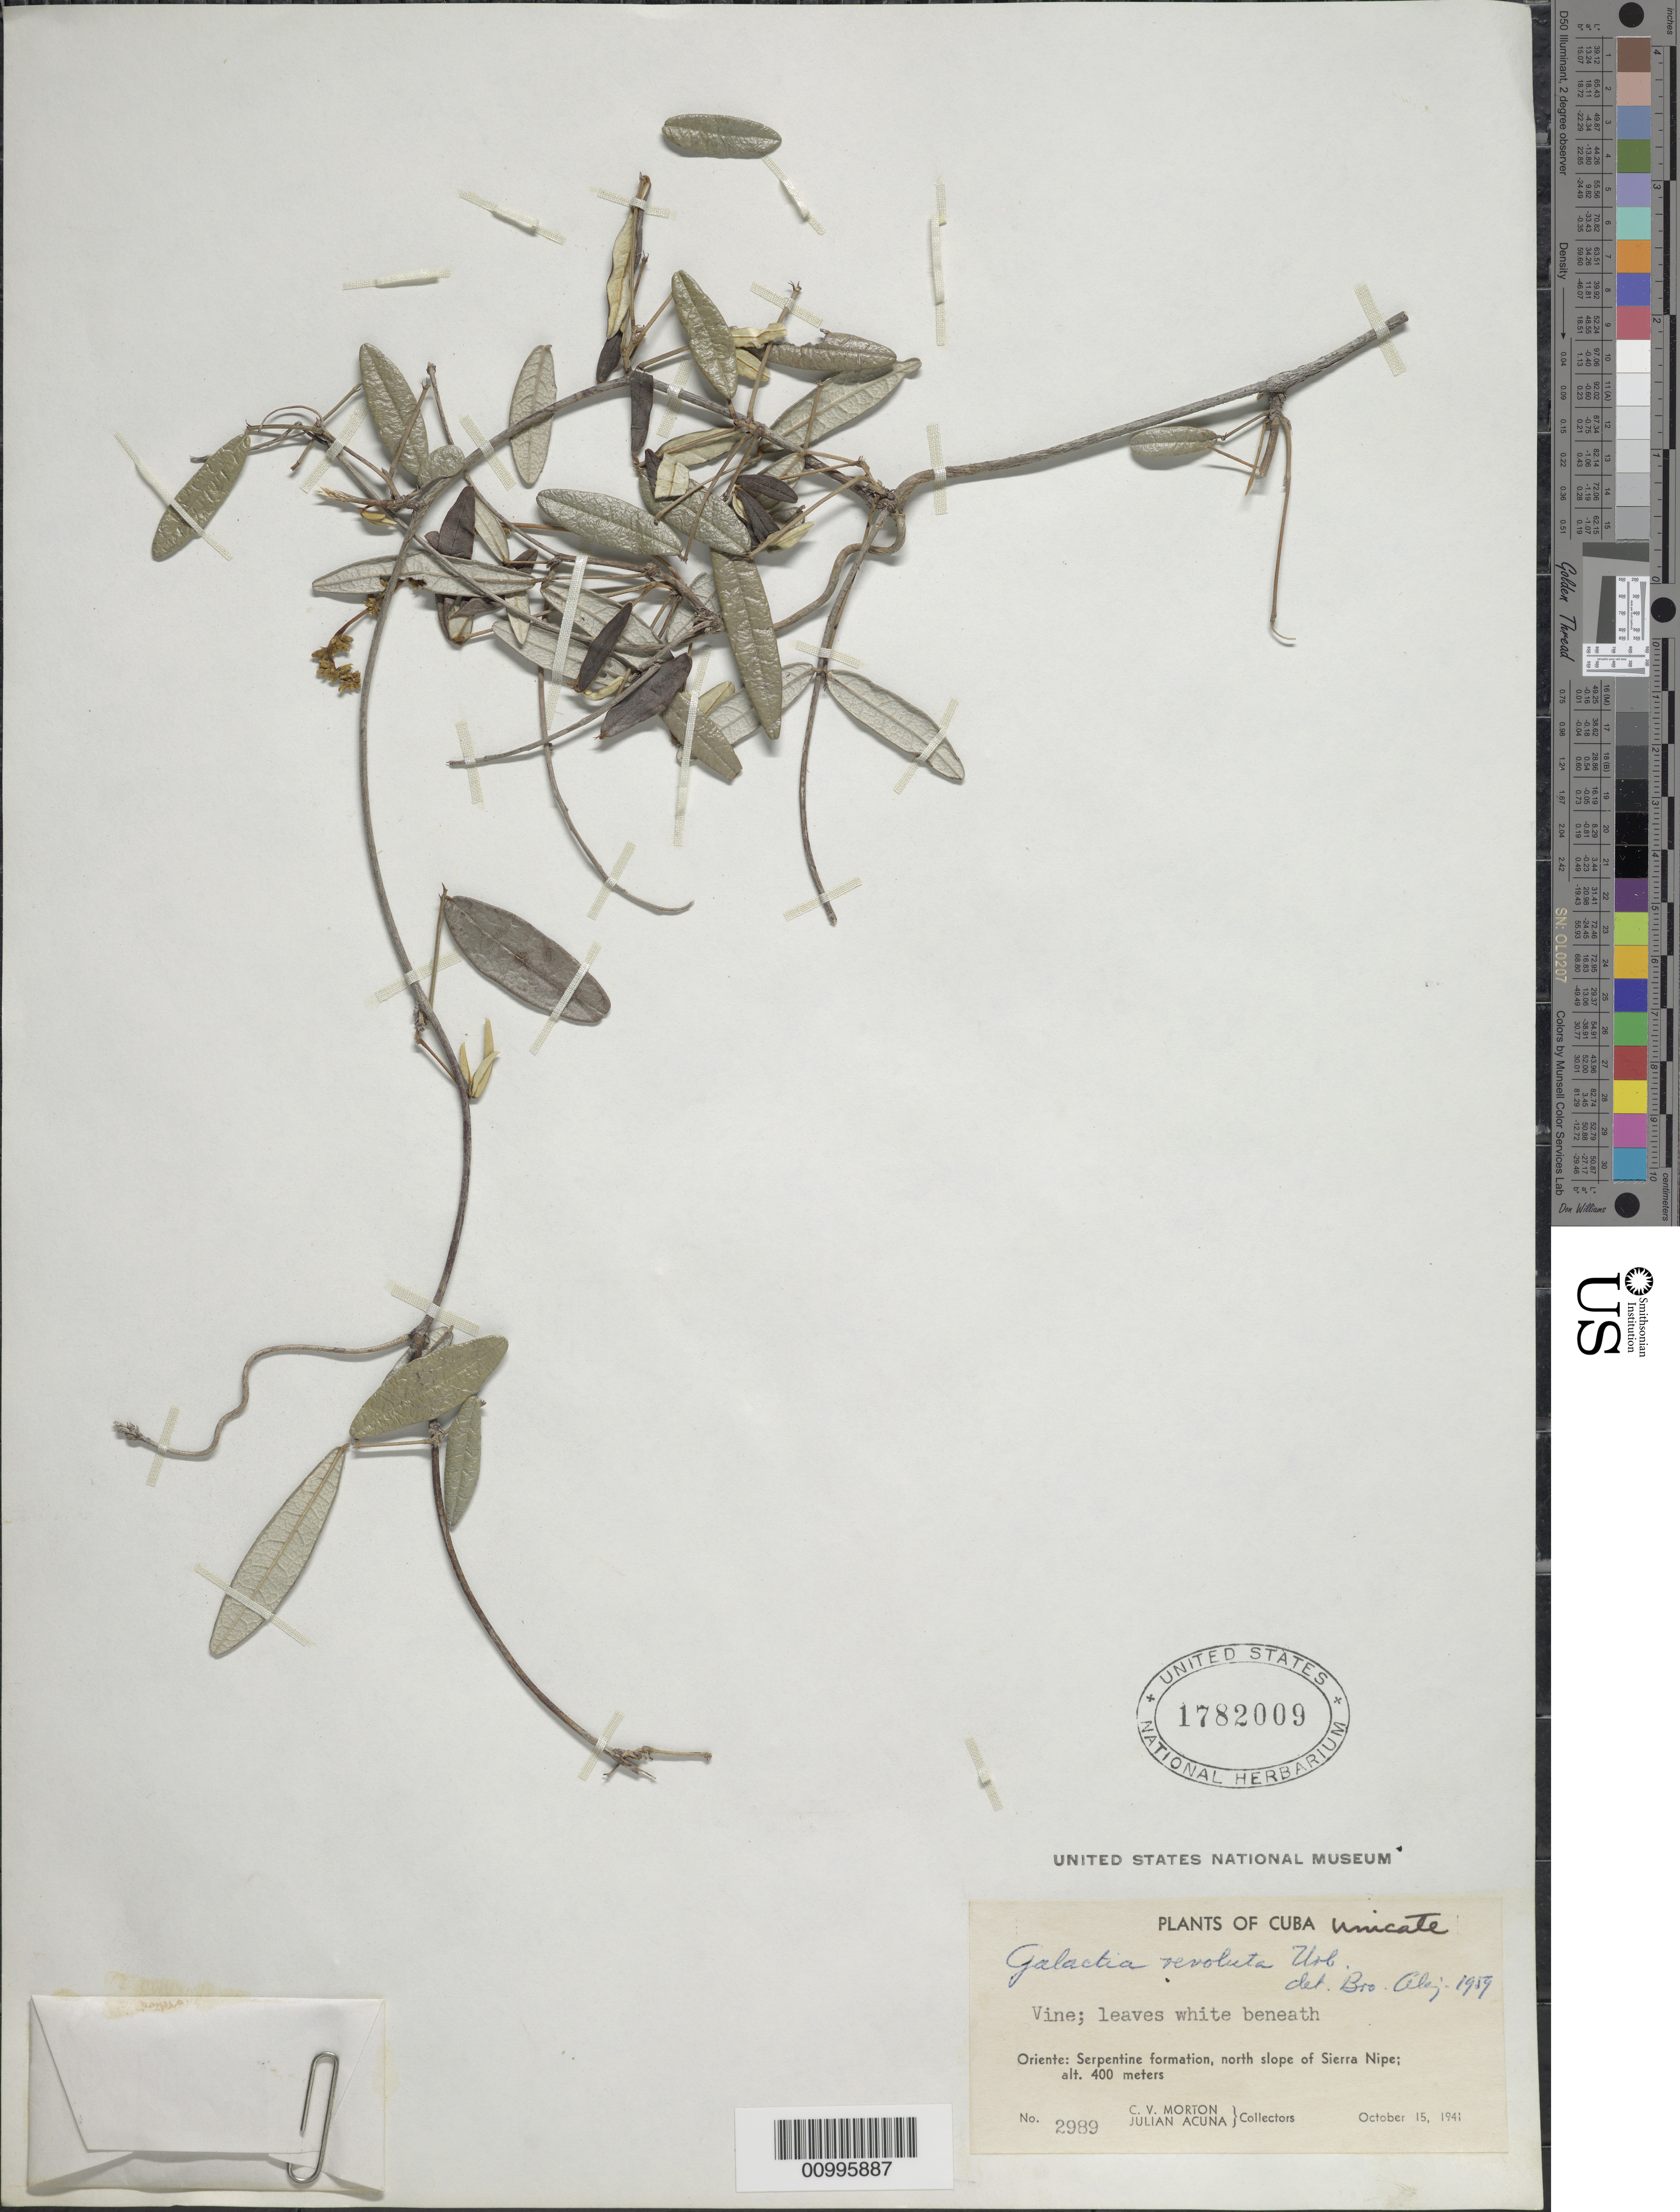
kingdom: Plantae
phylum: Tracheophyta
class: Magnoliopsida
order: Fabales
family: Fabaceae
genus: Galactia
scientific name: Galactia revoluta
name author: Urb.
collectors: C. V. Morton & J. Acuña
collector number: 2989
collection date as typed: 15 Oct 1941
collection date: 1941-10-15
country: Cuba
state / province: Holguín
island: Cuba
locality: N slope of Sierra Nipe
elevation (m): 400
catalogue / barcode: US 1782009